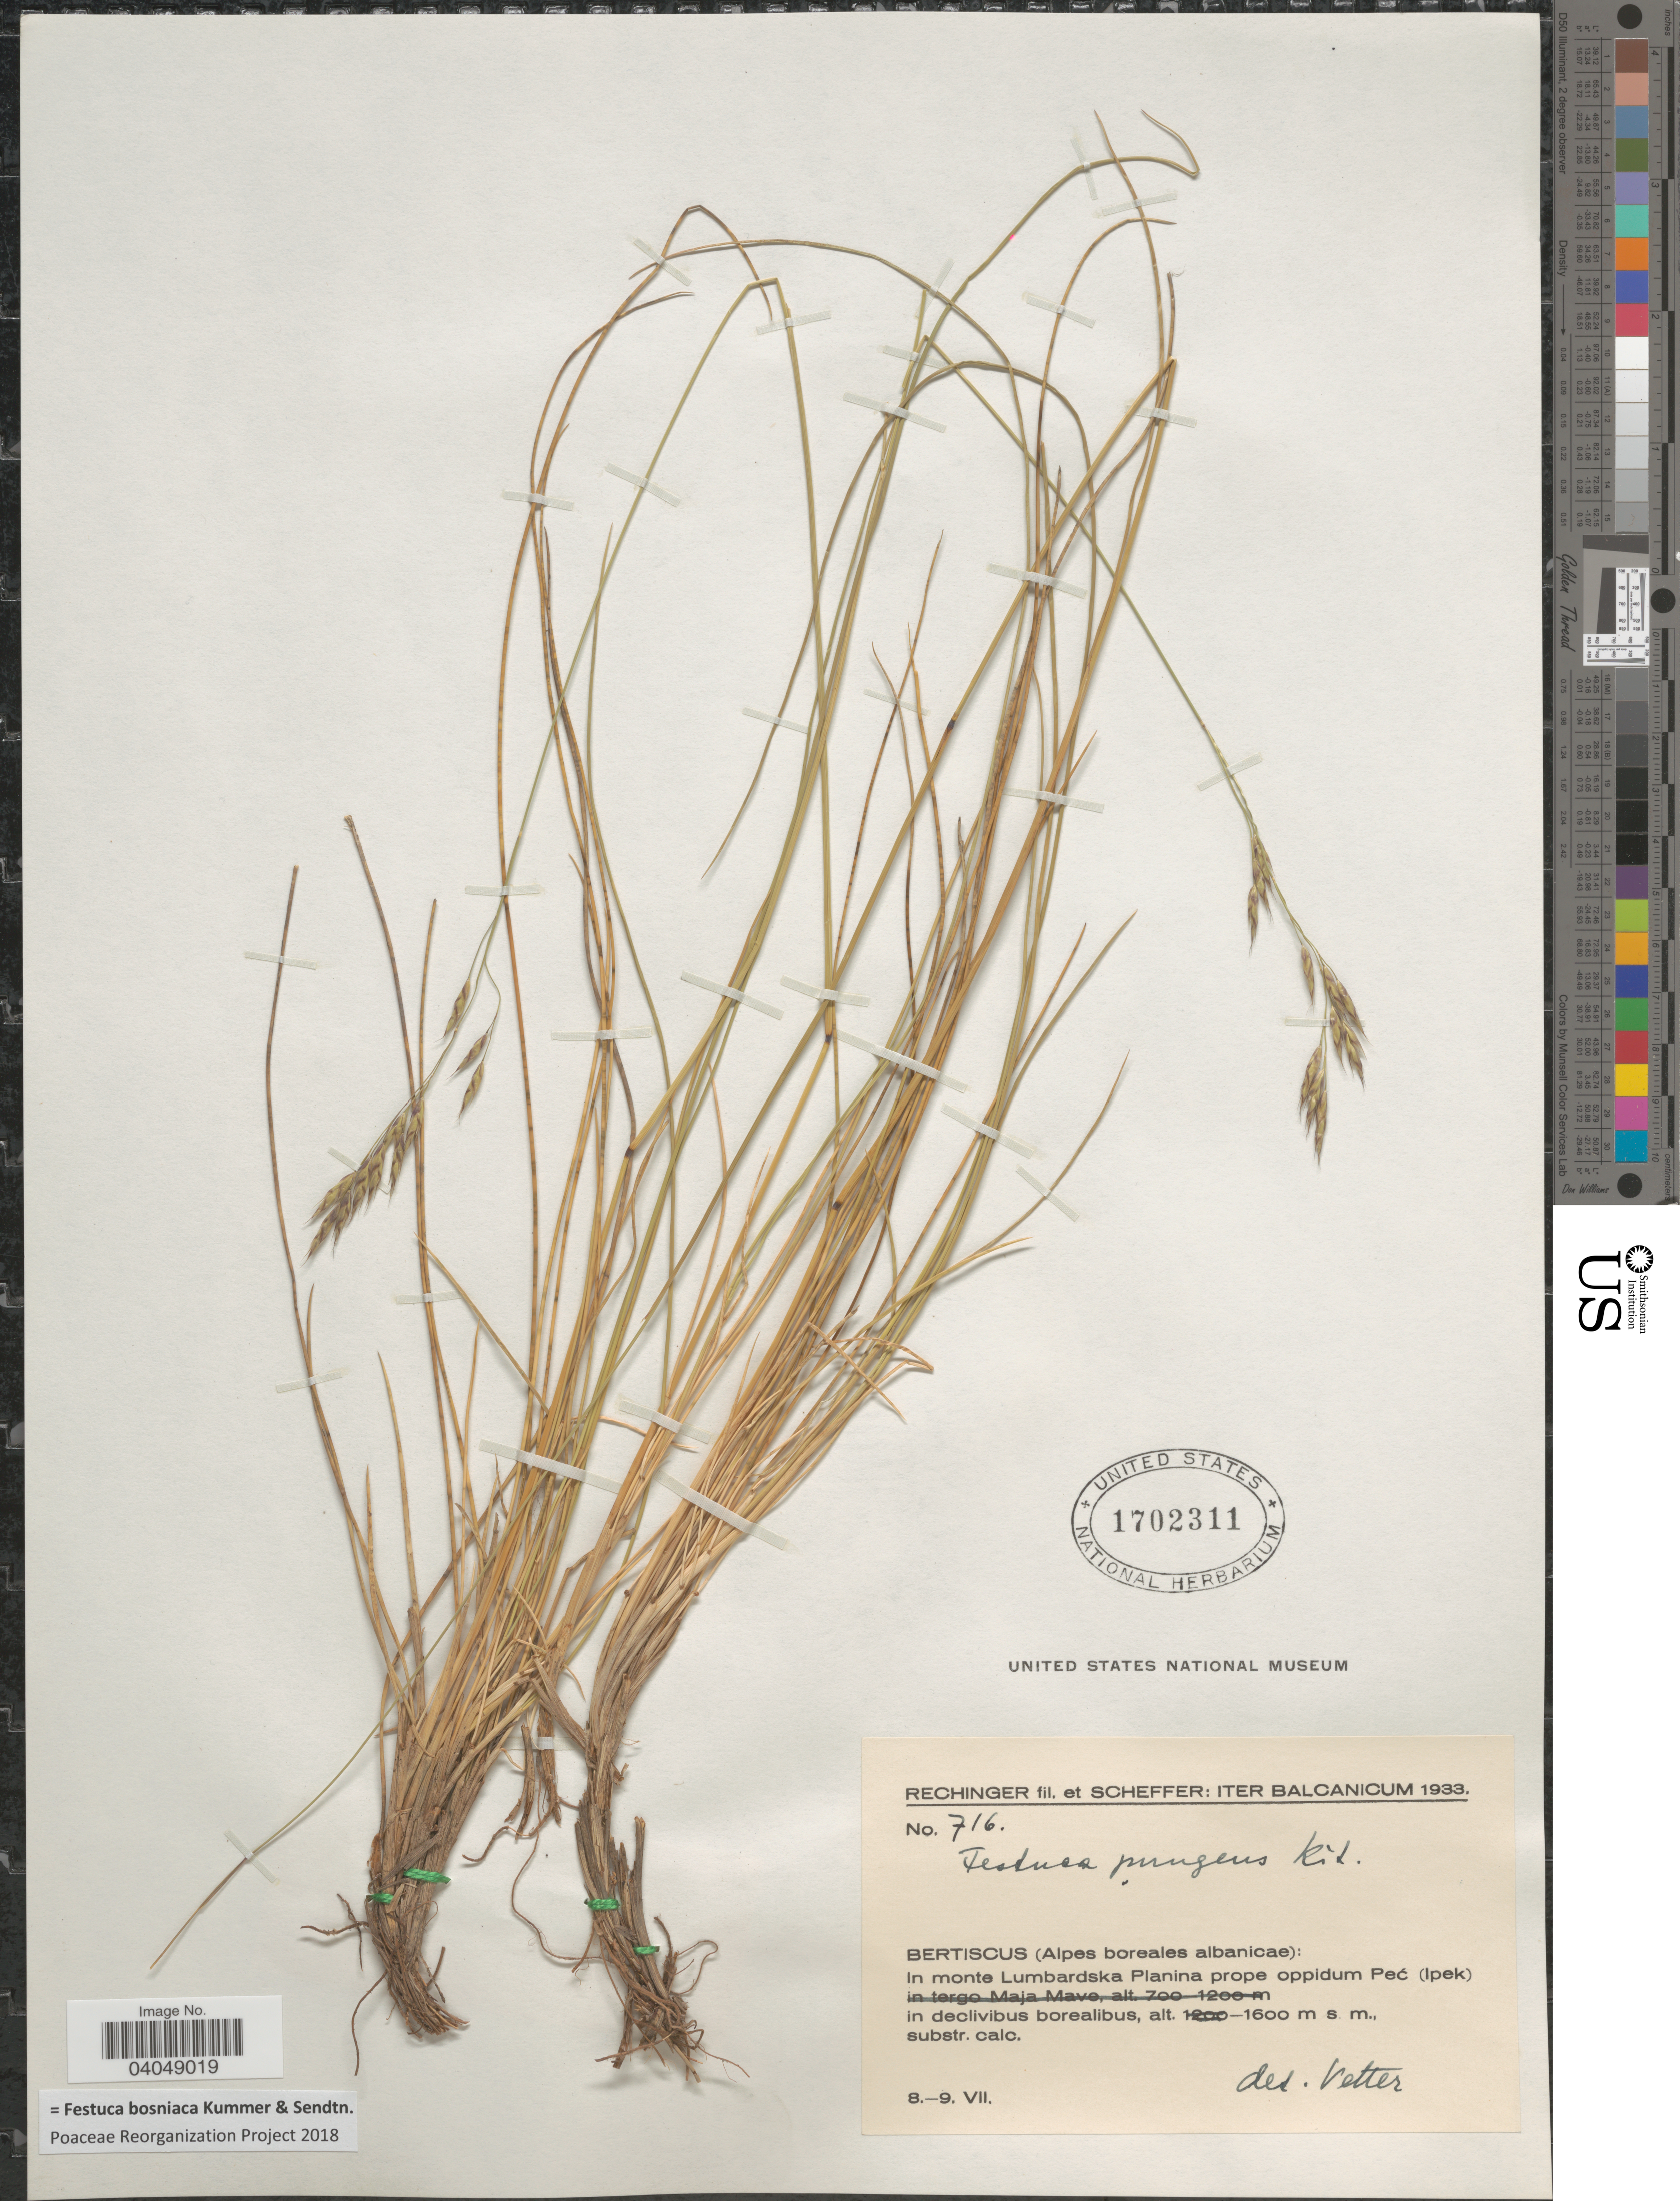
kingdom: Plantae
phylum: Tracheophyta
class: Liliopsida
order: Poales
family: Poaceae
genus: Festuca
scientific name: Festuca bosniaca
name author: Kummer & Sendtn.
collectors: -- Rechinger & Scheffer, --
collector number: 716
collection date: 1933-07-08/1933-07-09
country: Albania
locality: Iter Balcanicum. Bertiscus (Alpes boreales albanicae): In monte Lumbardska Planina prope oppidum Peć (Ipek) in declivibus borealibus.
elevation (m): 1600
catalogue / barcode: US 1702311